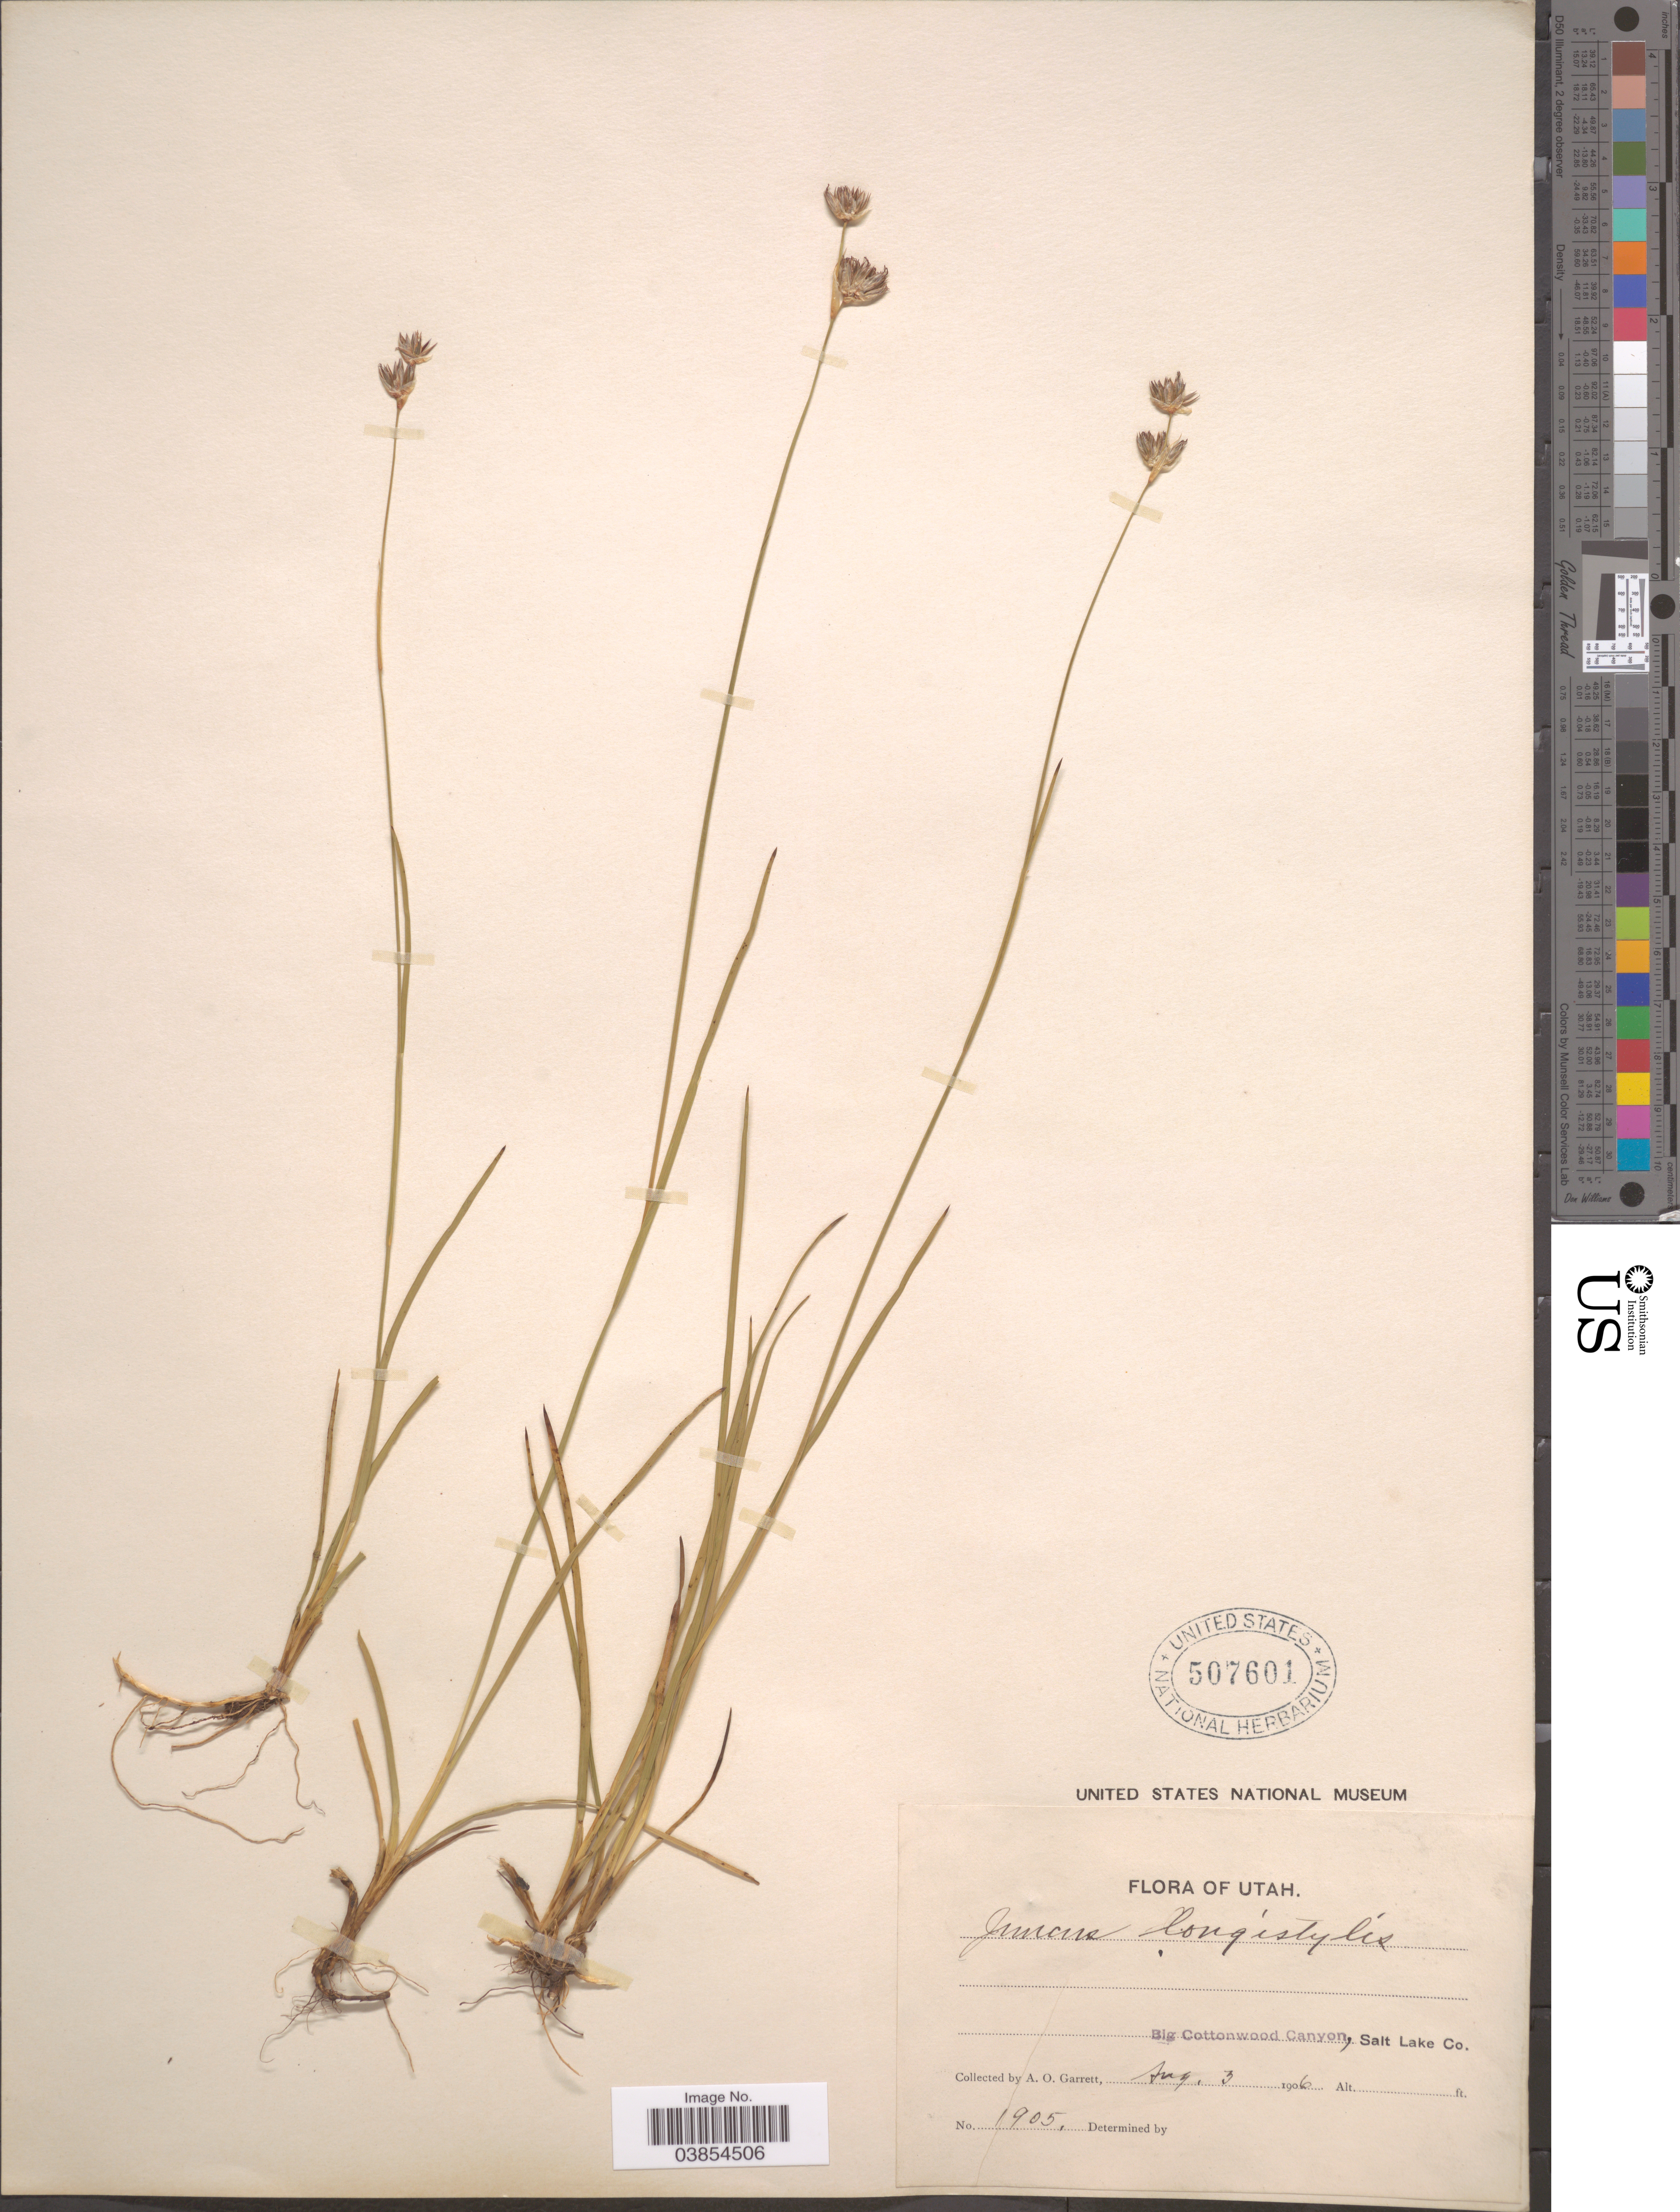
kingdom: Plantae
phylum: Tracheophyta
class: Liliopsida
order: Poales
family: Juncaceae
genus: Juncus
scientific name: Juncus longistylis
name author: Torr.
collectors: A. O. Garrett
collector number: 1905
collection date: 1906-08-03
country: United States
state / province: Utah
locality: Big Cottonwood Canyon, Salt Lake Co.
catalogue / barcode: US 507601